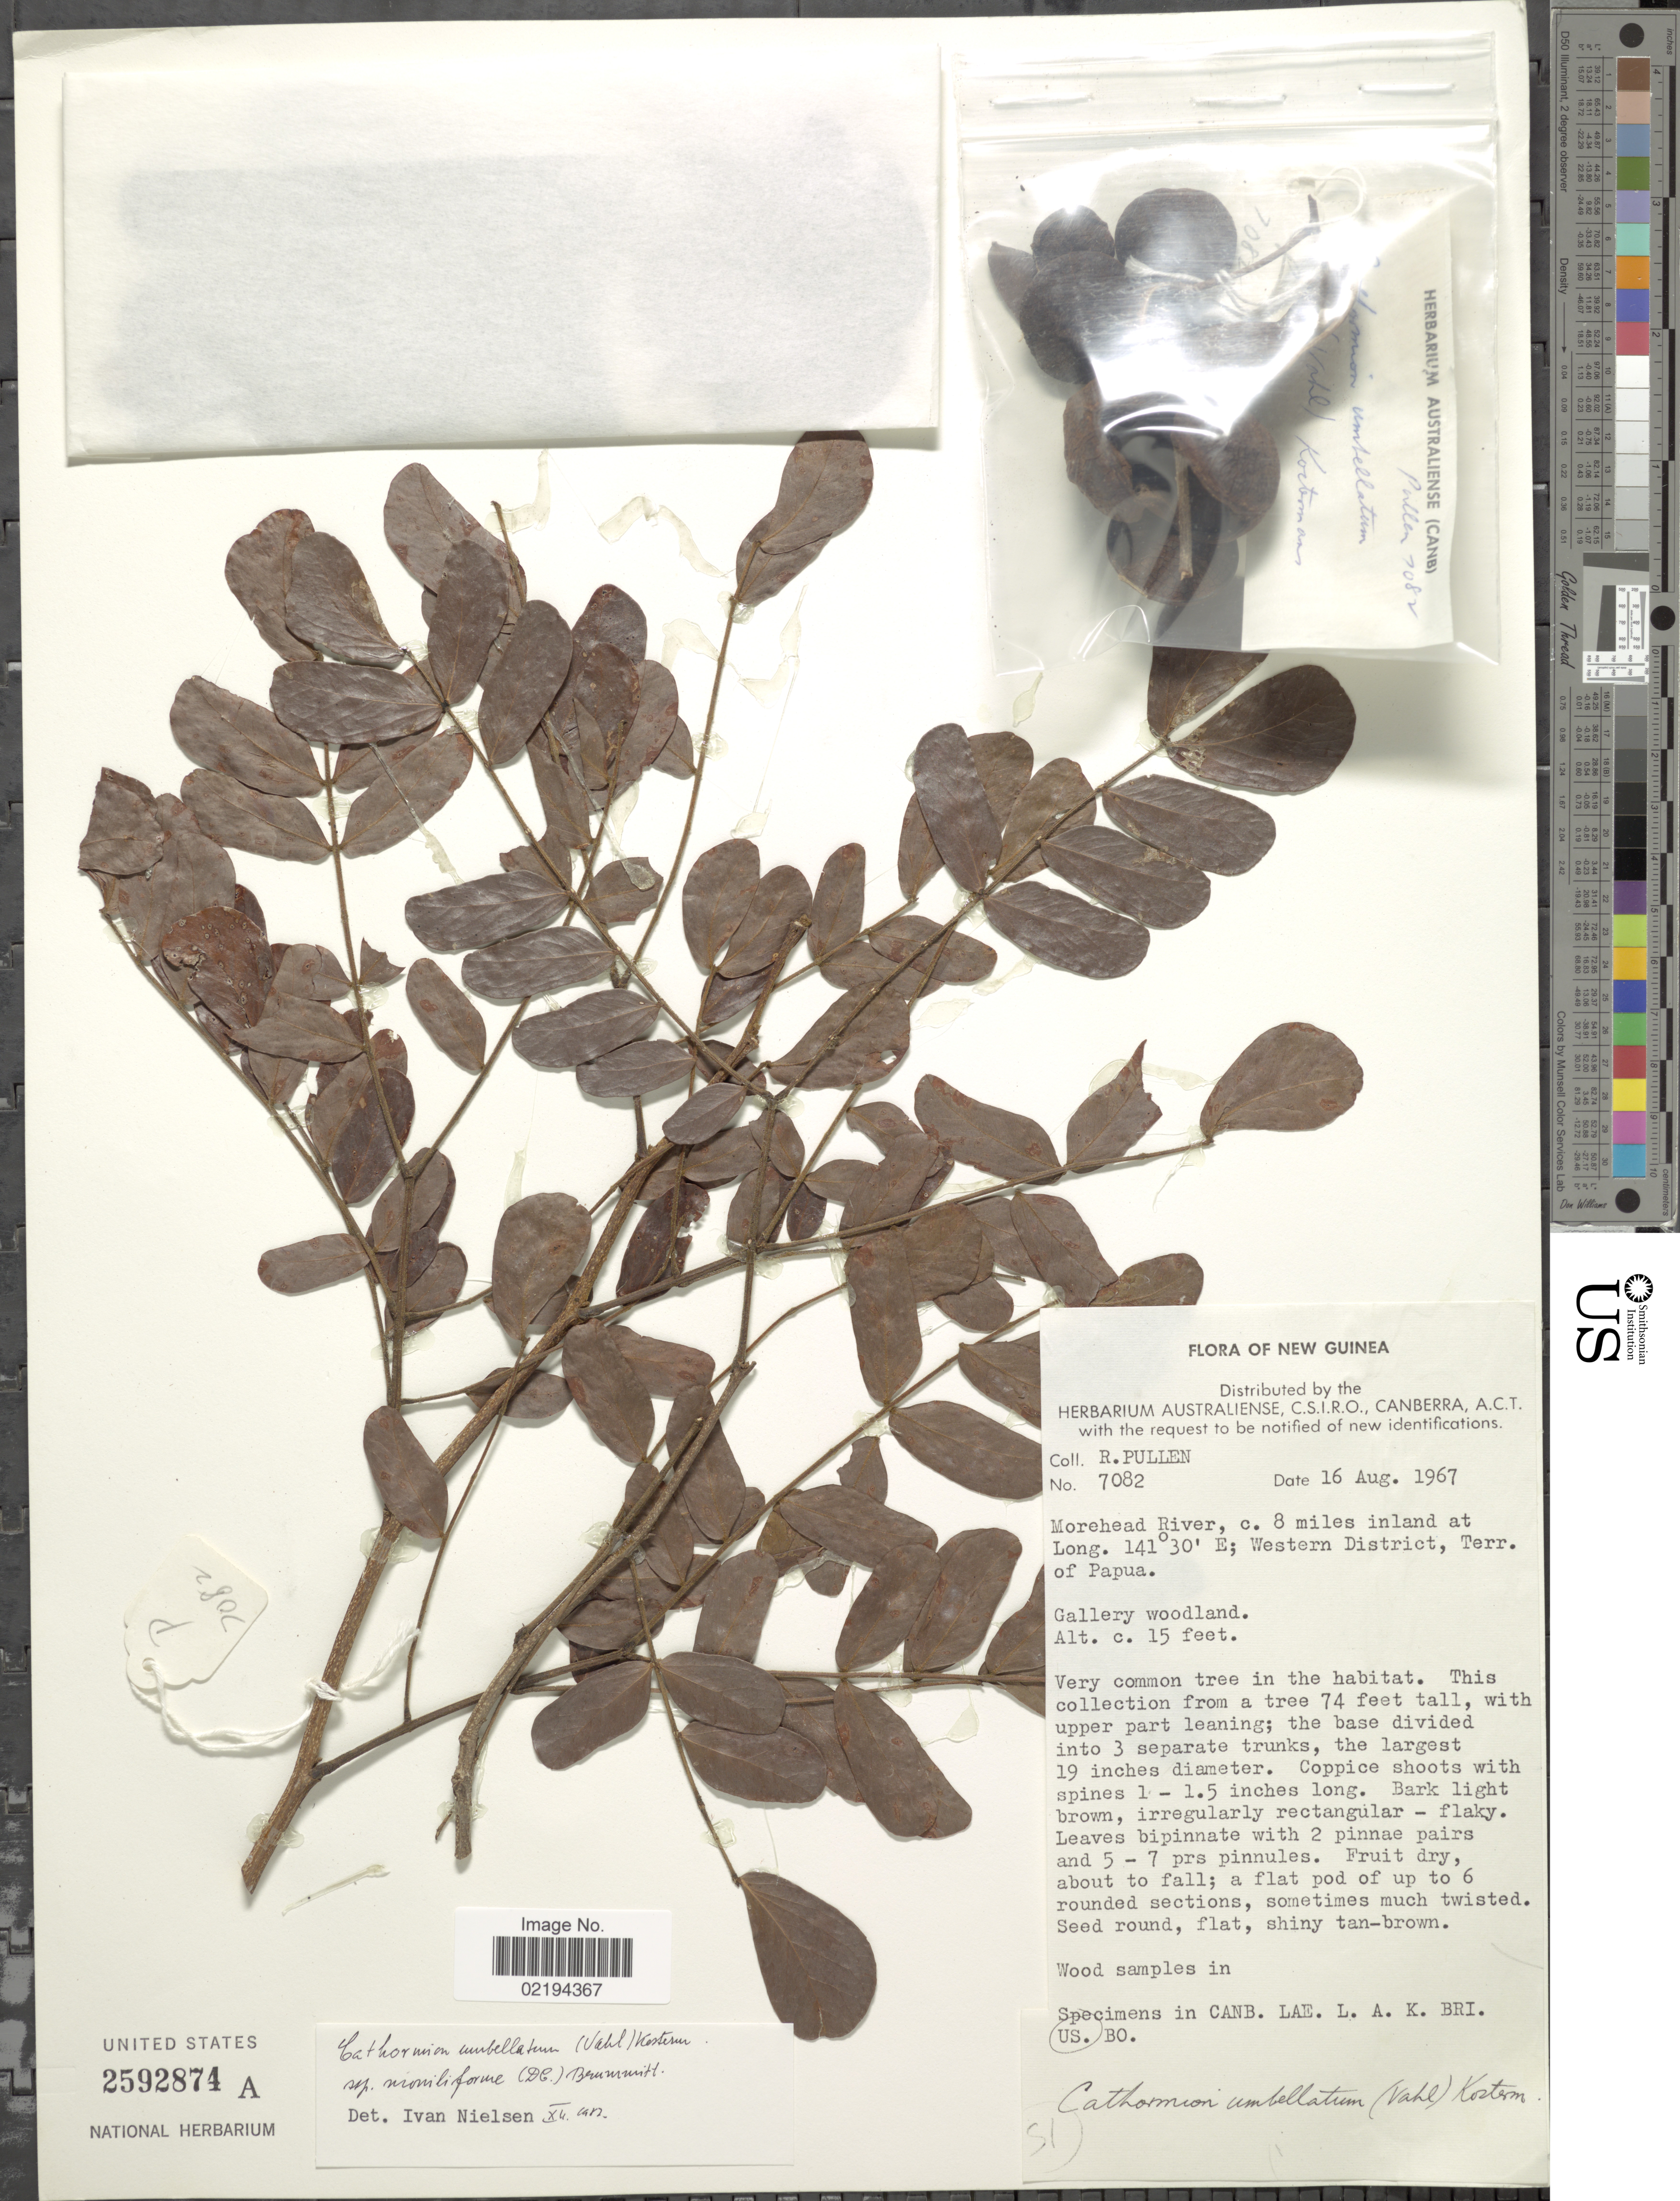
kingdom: Plantae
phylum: Tracheophyta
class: Magnoliopsida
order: Fabales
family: Fabaceae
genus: Albizia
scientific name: Albizia moniliforme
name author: (DC.) F. Muell.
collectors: R. Pullen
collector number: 7082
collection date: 1967-08-16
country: Papua New Guinea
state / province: Manus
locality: Morehead River, c. 8 miles inland, Western District, Terr. of Papua.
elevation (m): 5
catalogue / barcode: US 2592874A